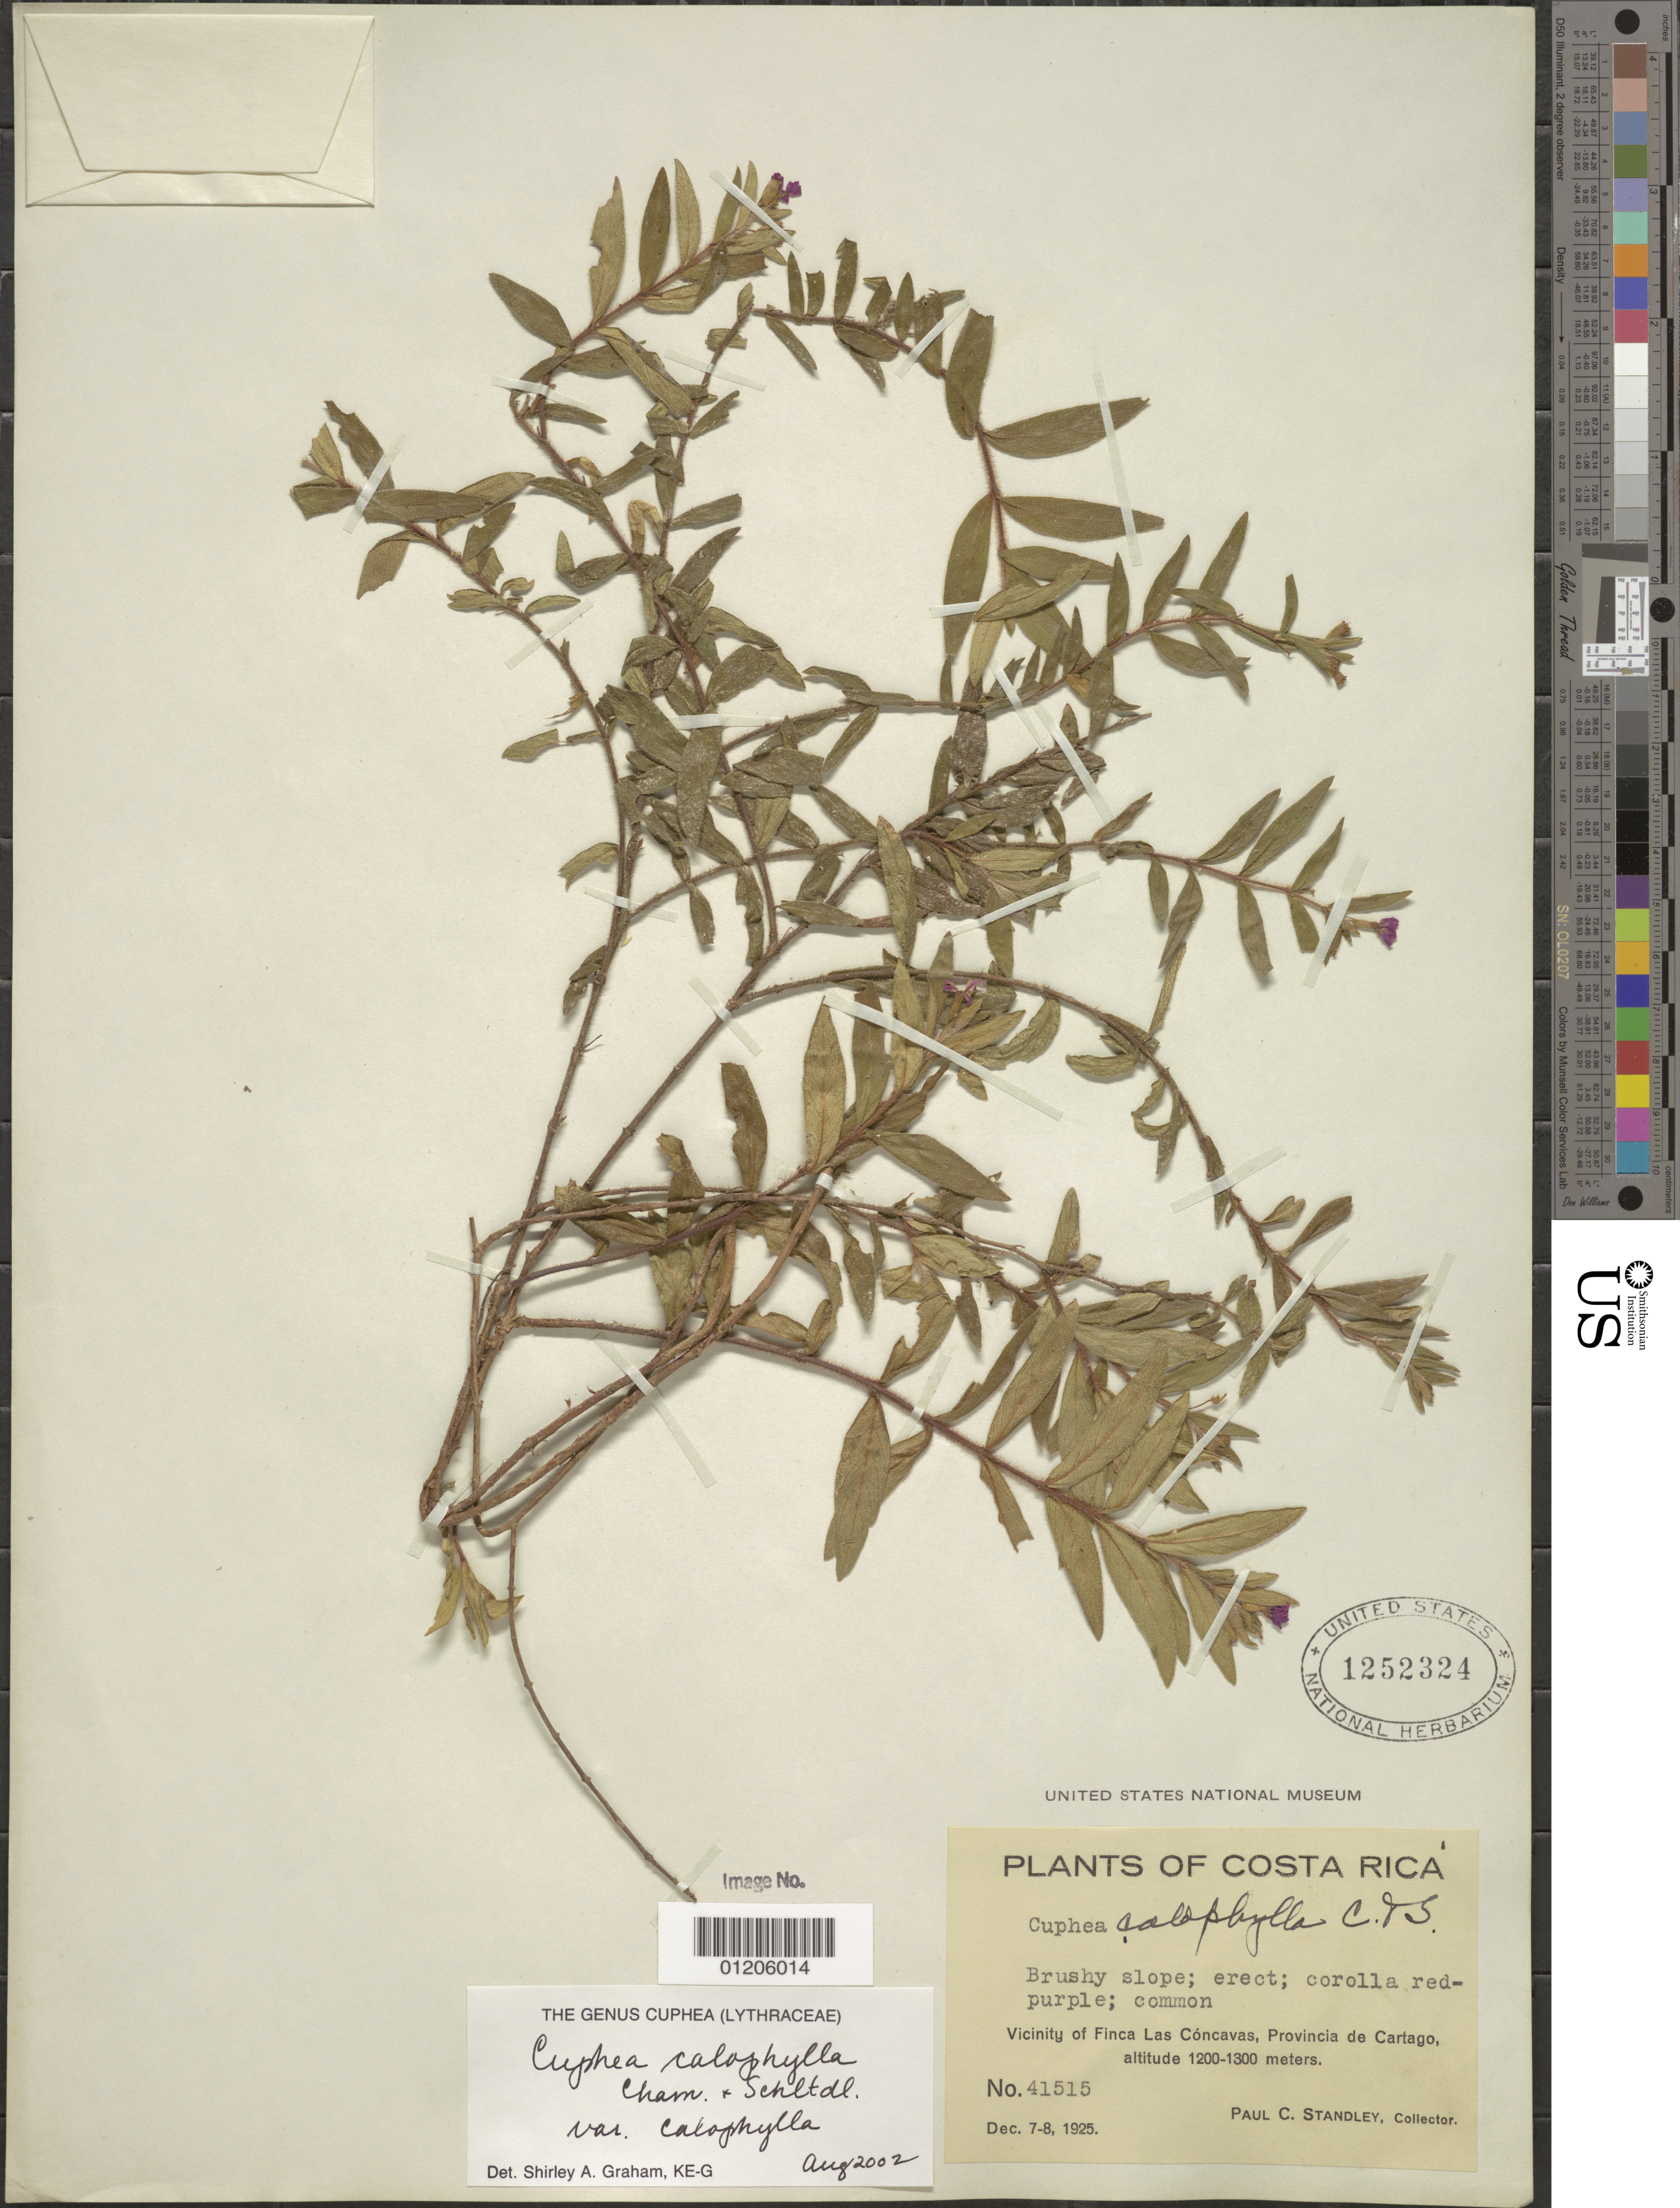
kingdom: Plantae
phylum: Tracheophyta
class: Magnoliopsida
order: Myrtales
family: Lythraceae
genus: Cuphea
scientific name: Cuphea calophylla var. calophylla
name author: Cham. & Schltdl.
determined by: Graham, S.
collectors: P. C. Standley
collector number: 41515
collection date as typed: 07 Dec 1925 and 08 Dec 1925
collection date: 1925-12-07,1925-12-08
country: Costa Rica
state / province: Cartago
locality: Finca Las Concavas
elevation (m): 1200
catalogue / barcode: US 1252324